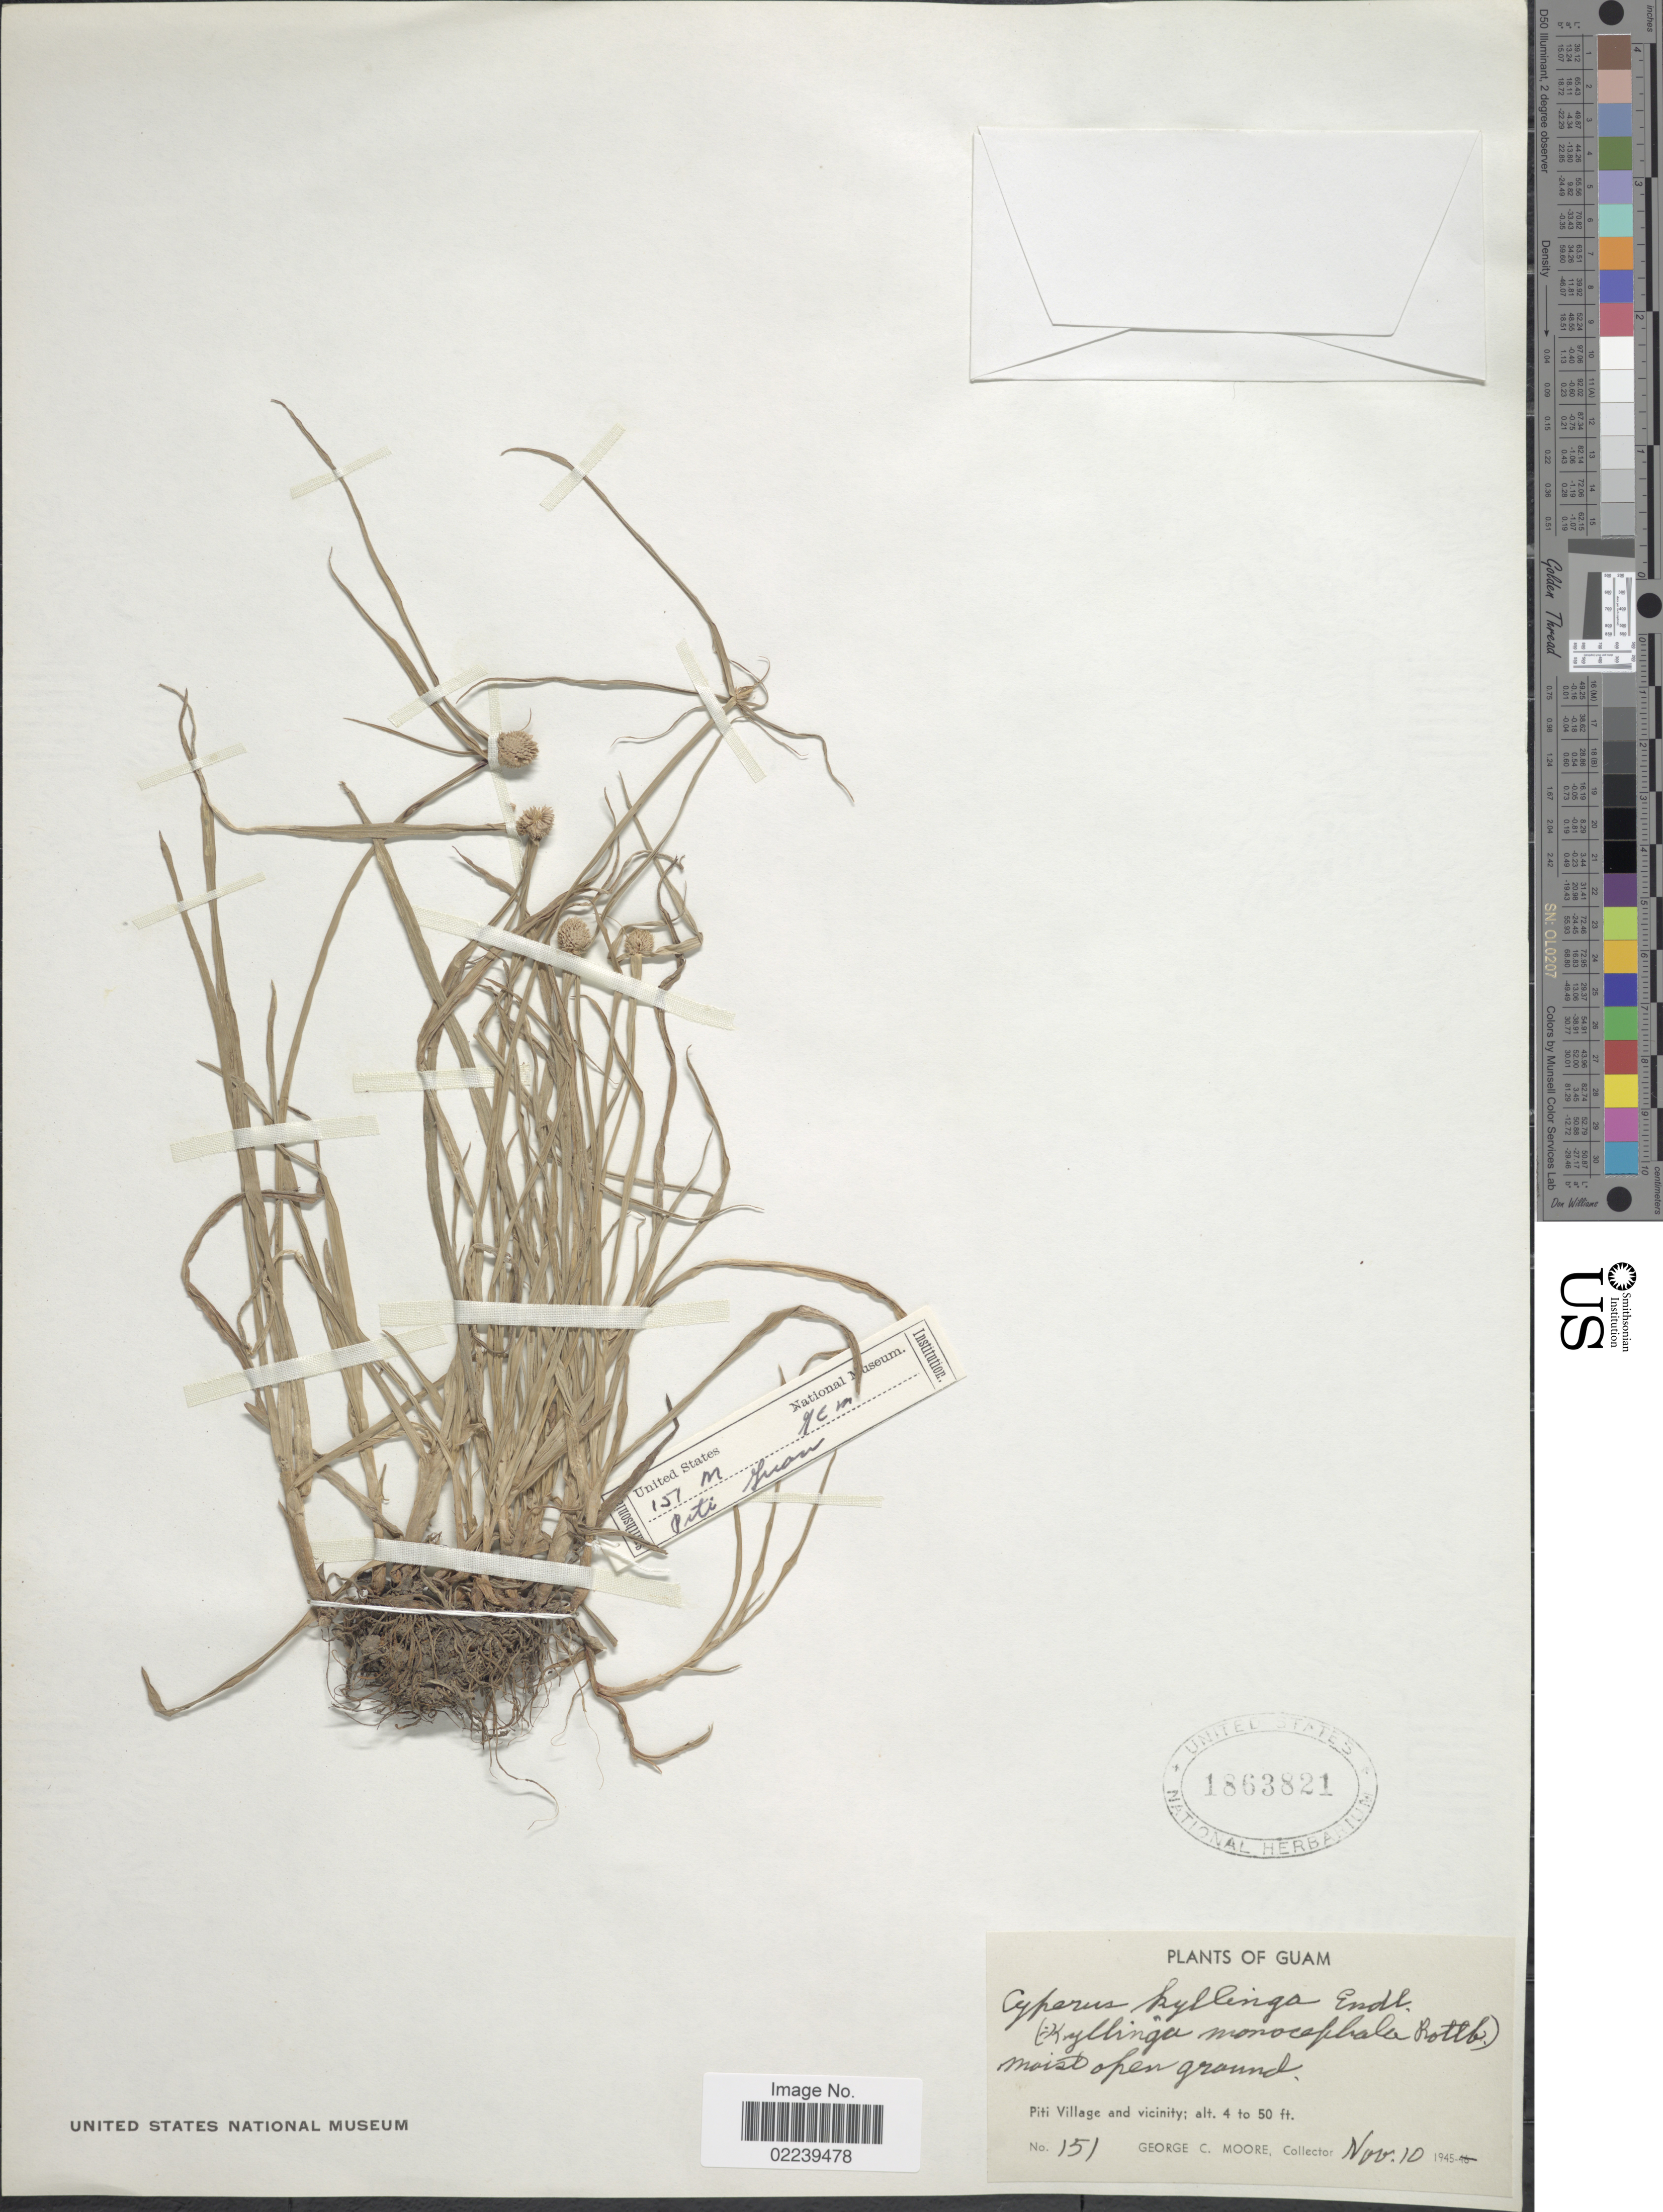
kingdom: Plantae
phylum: Tracheophyta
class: Liliopsida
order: Poales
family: Cyperaceae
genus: Cyperus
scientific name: Cyperus mindorensis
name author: (Steud.) Huygh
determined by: Strong, M. T., (US), Smithsonian Institution - National Museum of Natural History (UNITED STATES)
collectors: G. C. Moore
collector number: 151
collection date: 1945-11-10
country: Guam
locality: Piti Village and vicinity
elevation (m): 1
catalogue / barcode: US 1863821